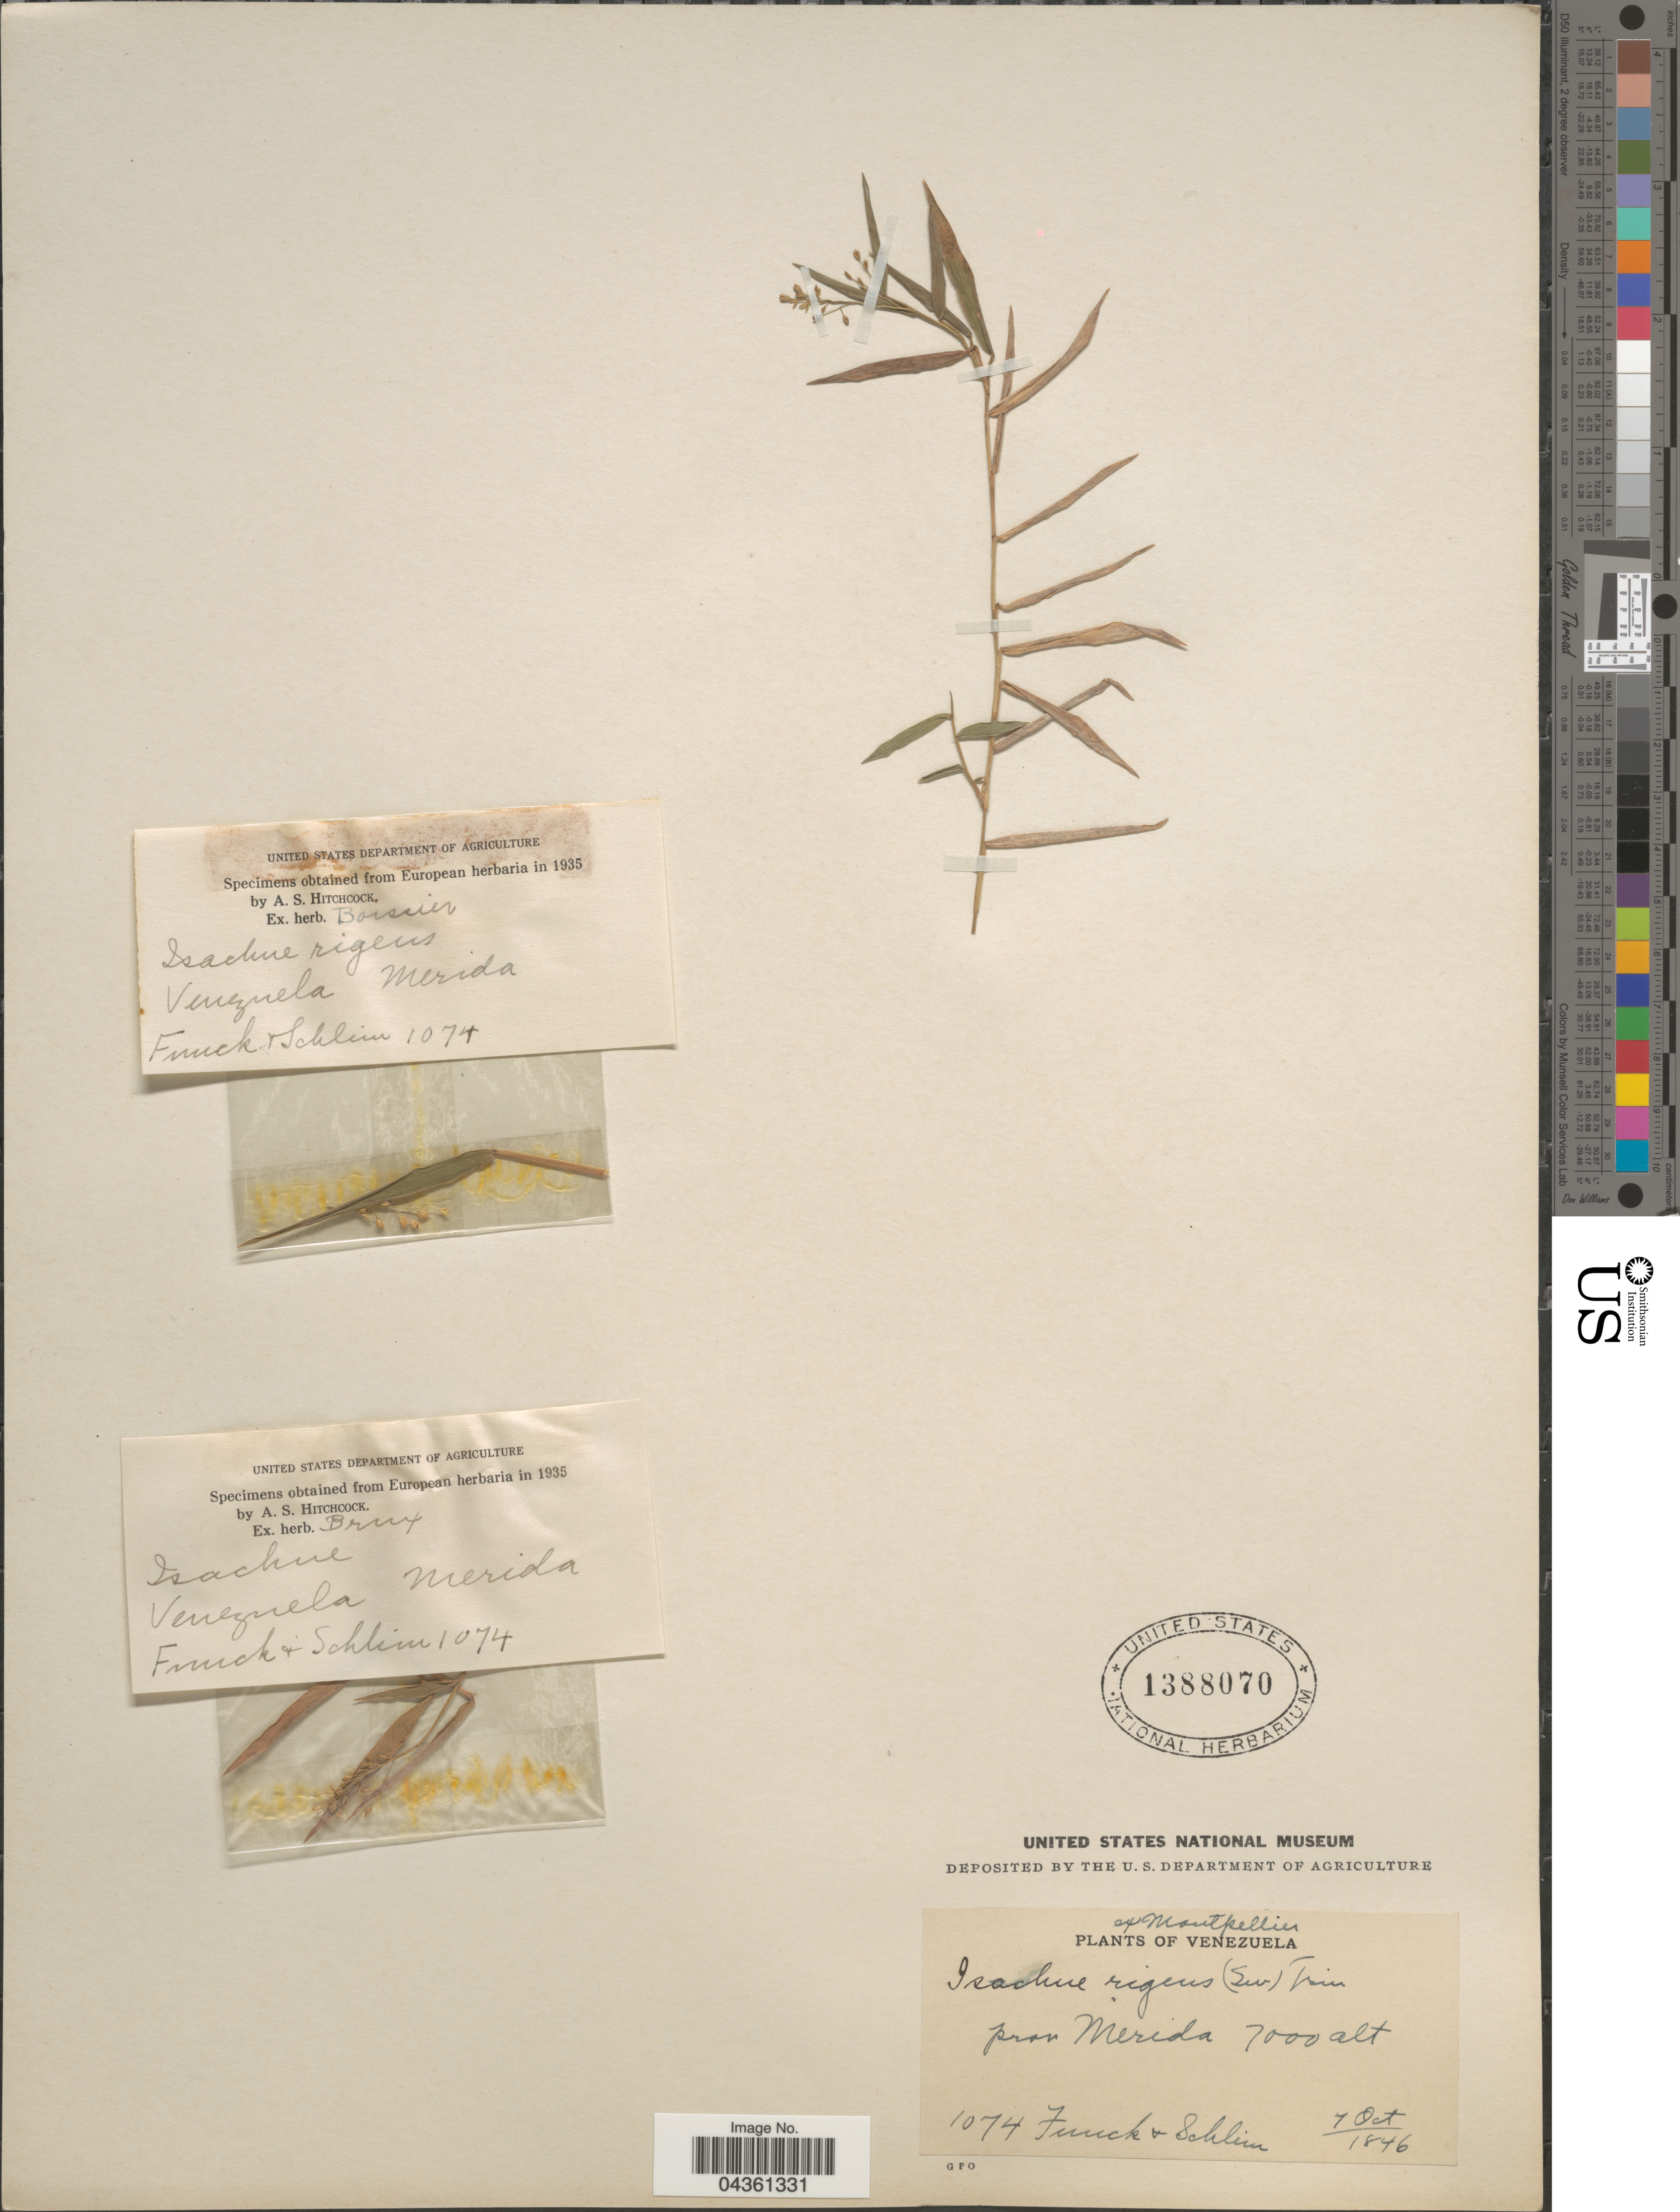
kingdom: Plantae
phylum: Tracheophyta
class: Liliopsida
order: Poales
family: Poaceae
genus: Isachne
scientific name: Isachne rigens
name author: (Sw.) Trin.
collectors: -. Funck & Schlim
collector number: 1074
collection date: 1846-10-07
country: Venezuela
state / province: Merida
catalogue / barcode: US 1388070